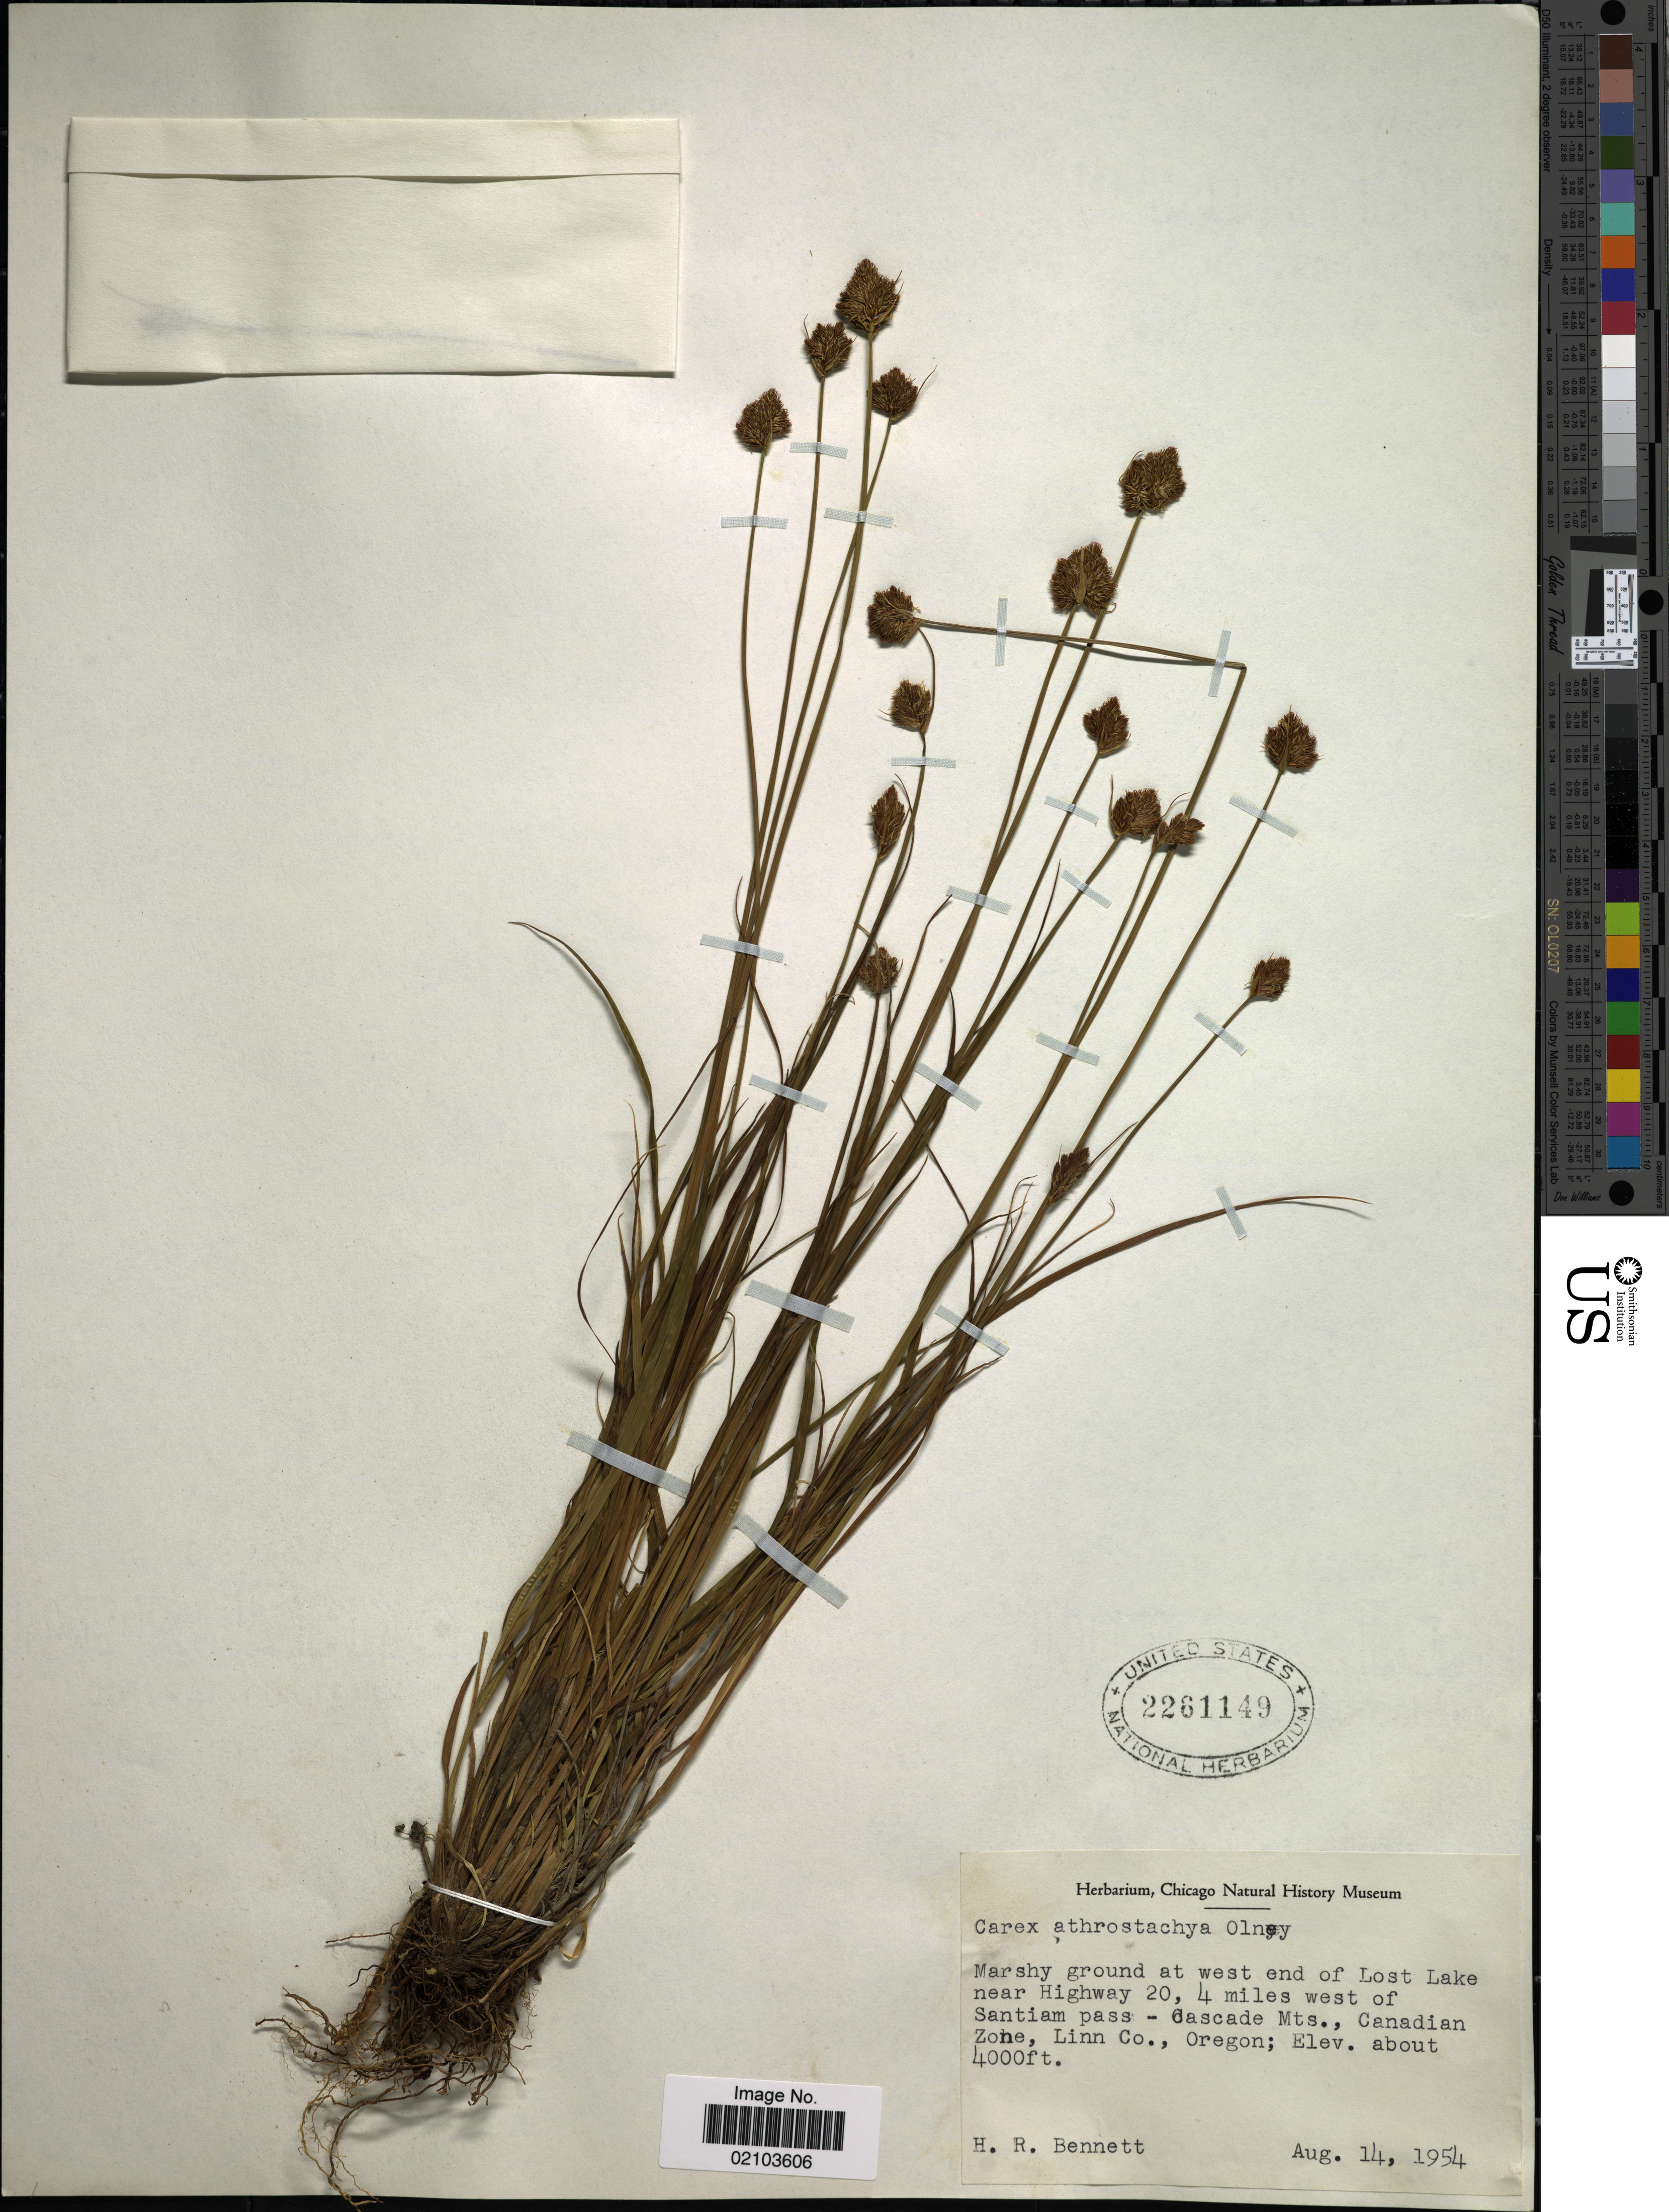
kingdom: Plantae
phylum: Tracheophyta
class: Liliopsida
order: Poales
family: Cyperaceae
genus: Carex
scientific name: Carex athrostachya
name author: Olney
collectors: H. R. Bennett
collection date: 1954-08-14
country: United States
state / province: Oregon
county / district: Linn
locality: At west end of Lost Lake near Highway 20, 4 miles west of Santiam Pass - Cascade Mts., Canadian Zone, Linn Co.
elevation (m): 1219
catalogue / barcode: US 2261149